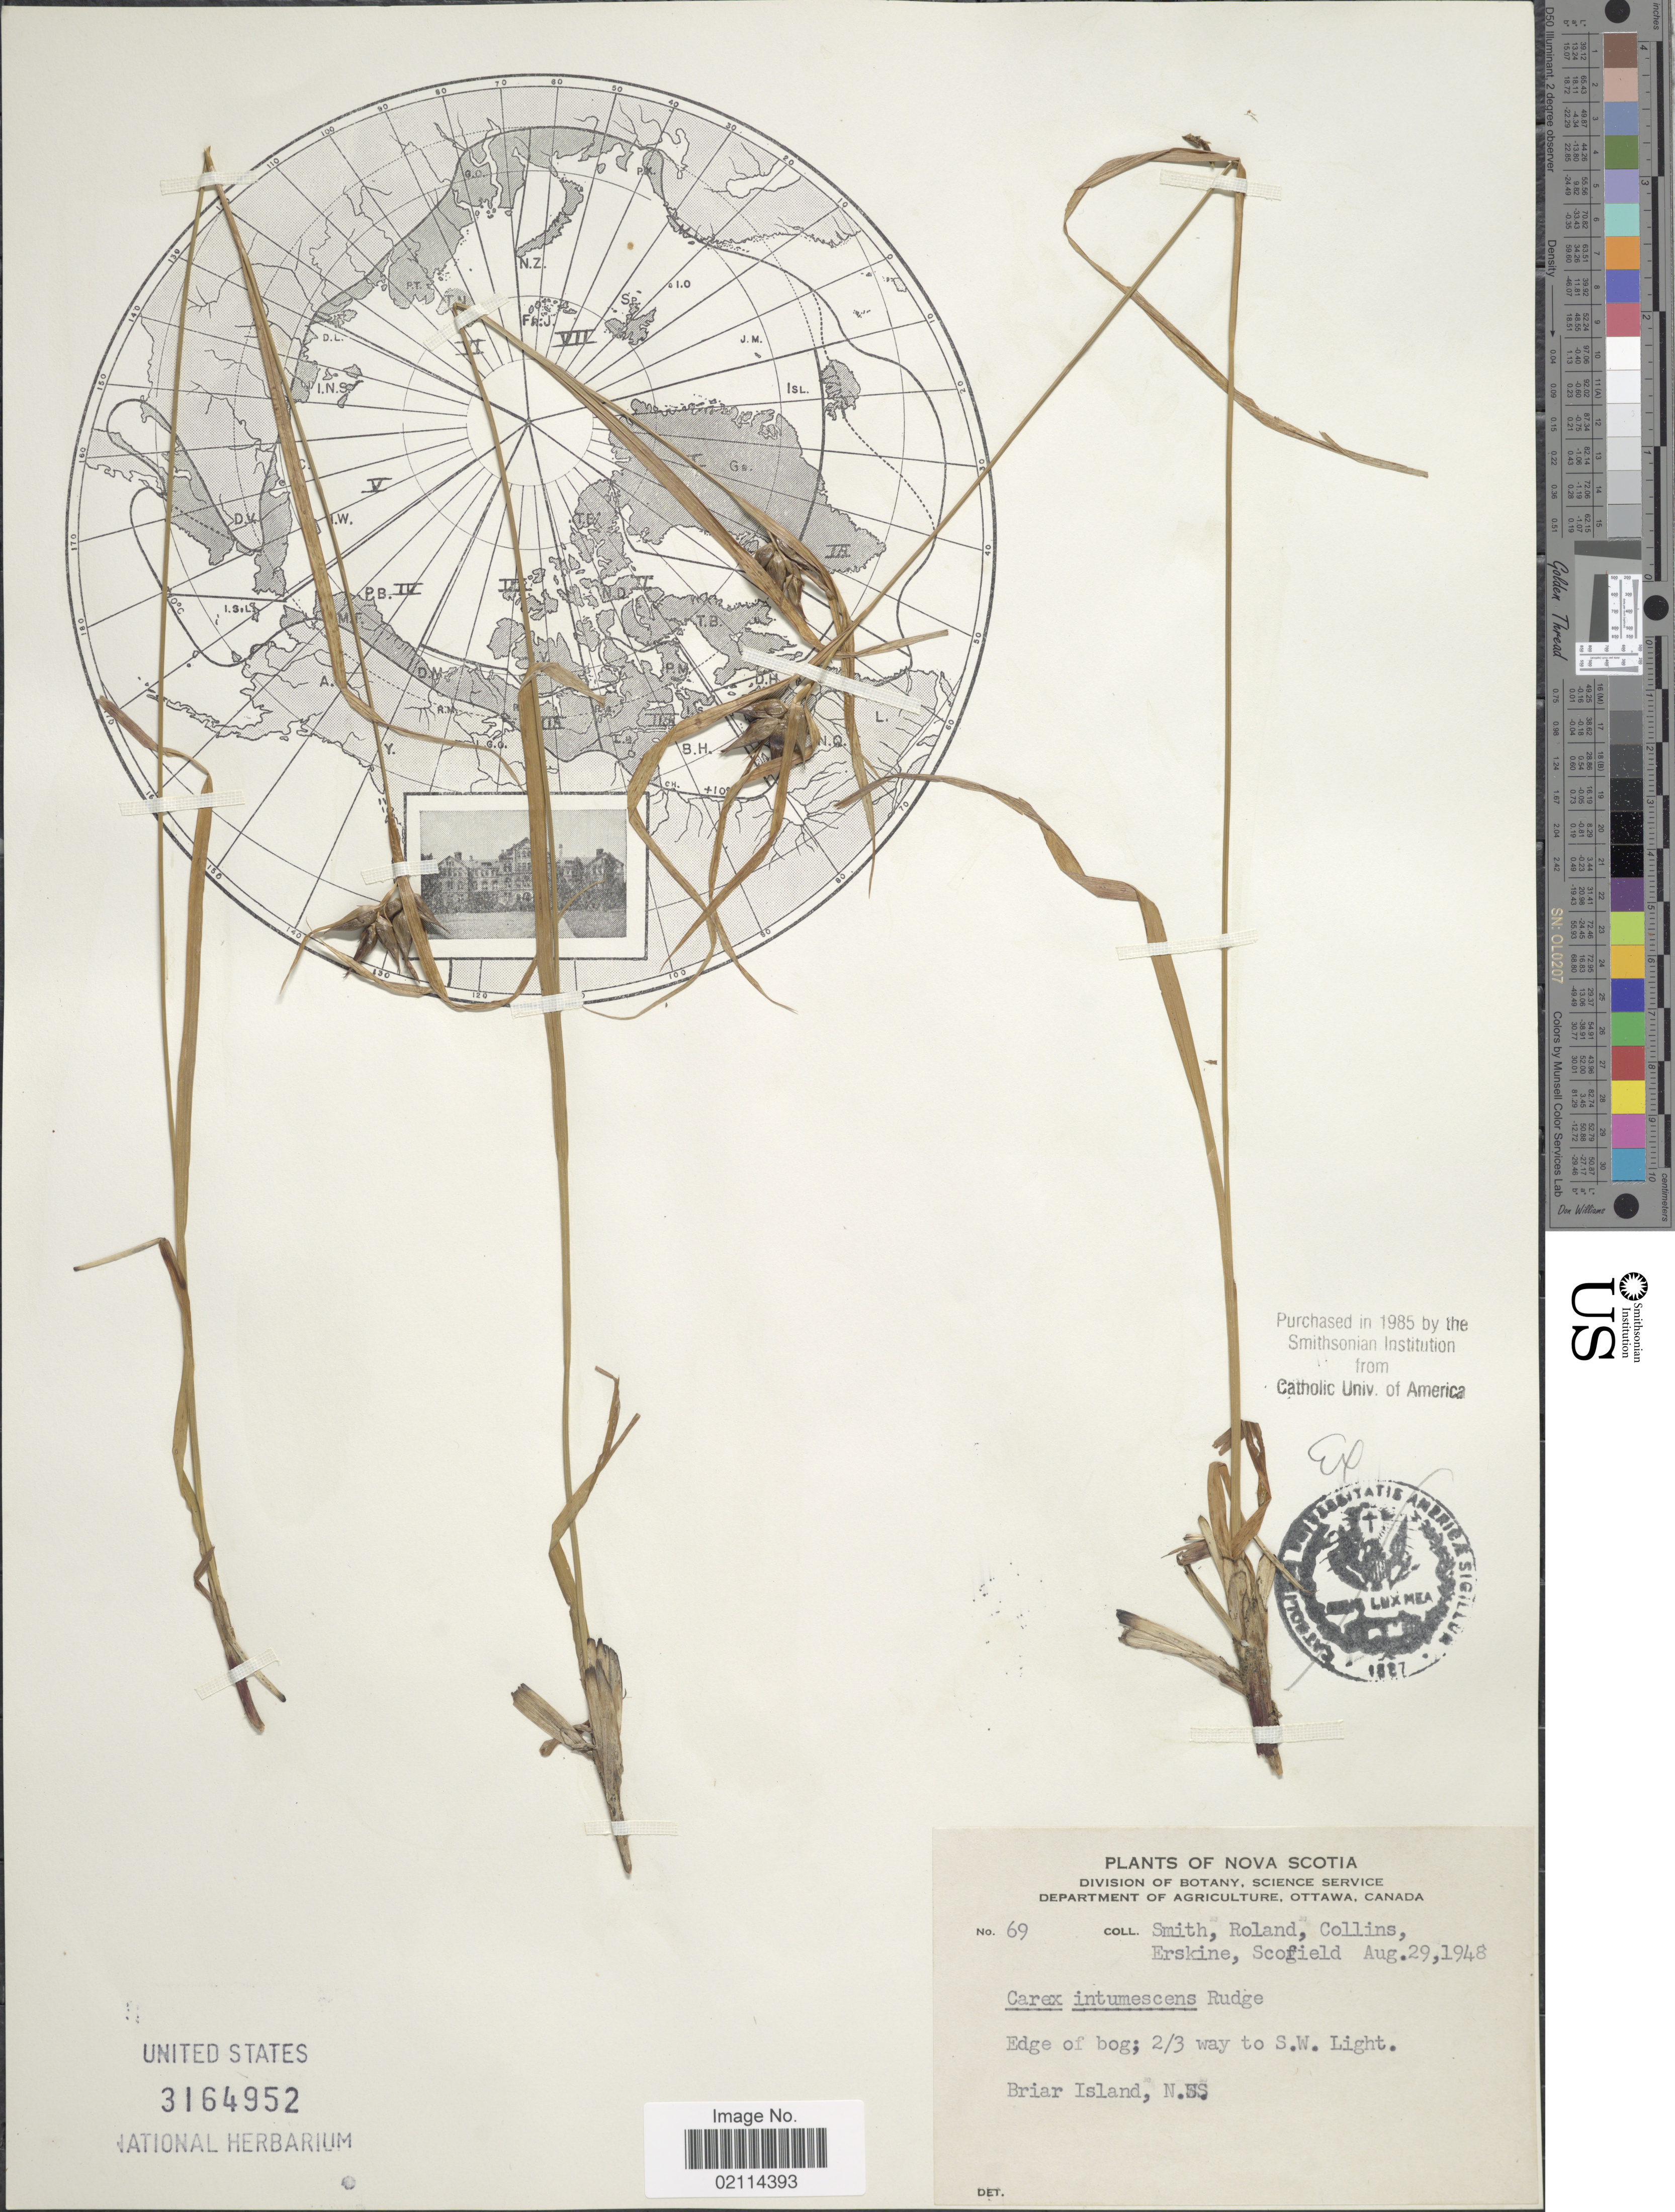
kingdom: Plantae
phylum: Tracheophyta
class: Liliopsida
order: Poales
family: Cyperaceae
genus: Carex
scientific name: Carex intumescens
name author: Rudge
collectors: -- Smith, Roland, -- Collins, Erskine & -. Scofield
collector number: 69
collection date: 1948-08-29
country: Canada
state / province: Nova Scotia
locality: Edge of bog; 2/3 way to S.W. Light, Briar Island.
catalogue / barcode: US 3164952